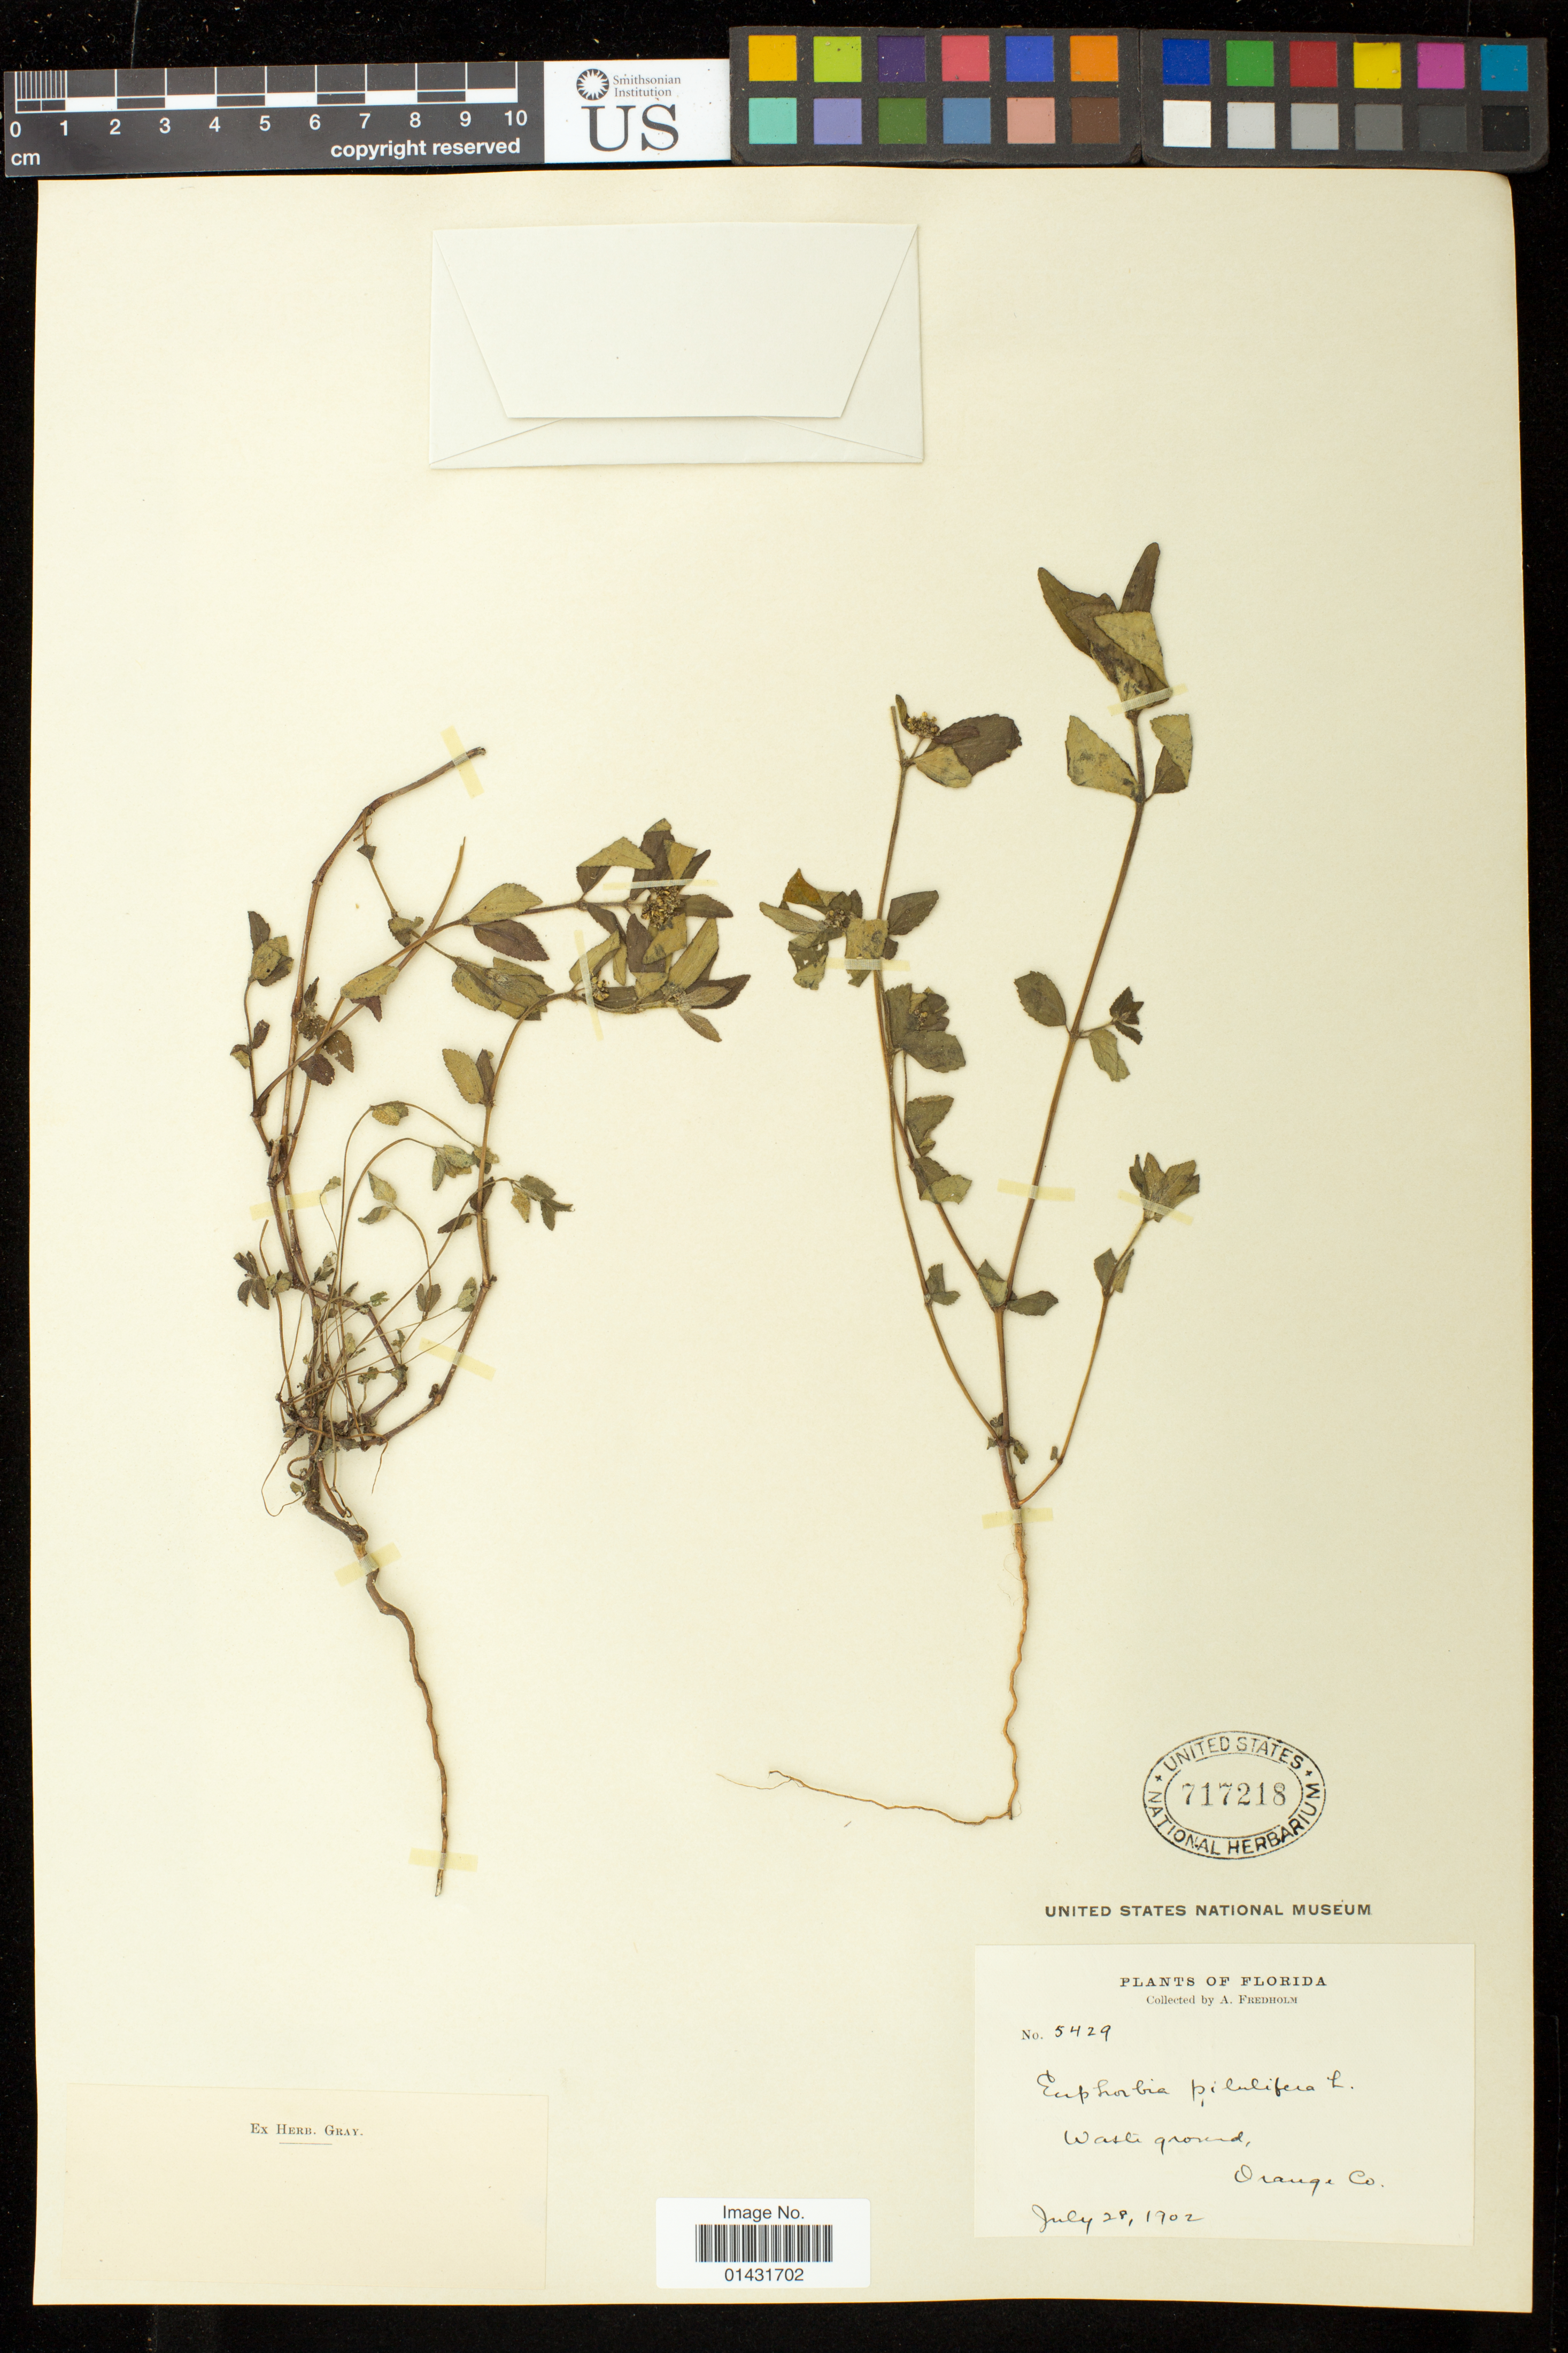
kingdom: Plantae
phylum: Tracheophyta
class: Magnoliopsida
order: Malpighiales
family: Euphorbiaceae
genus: Euphorbia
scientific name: Euphorbia hirta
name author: L.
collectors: A. Fredholm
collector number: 5429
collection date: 1902-07-28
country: United States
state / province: Florida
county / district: Orange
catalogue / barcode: US 717218